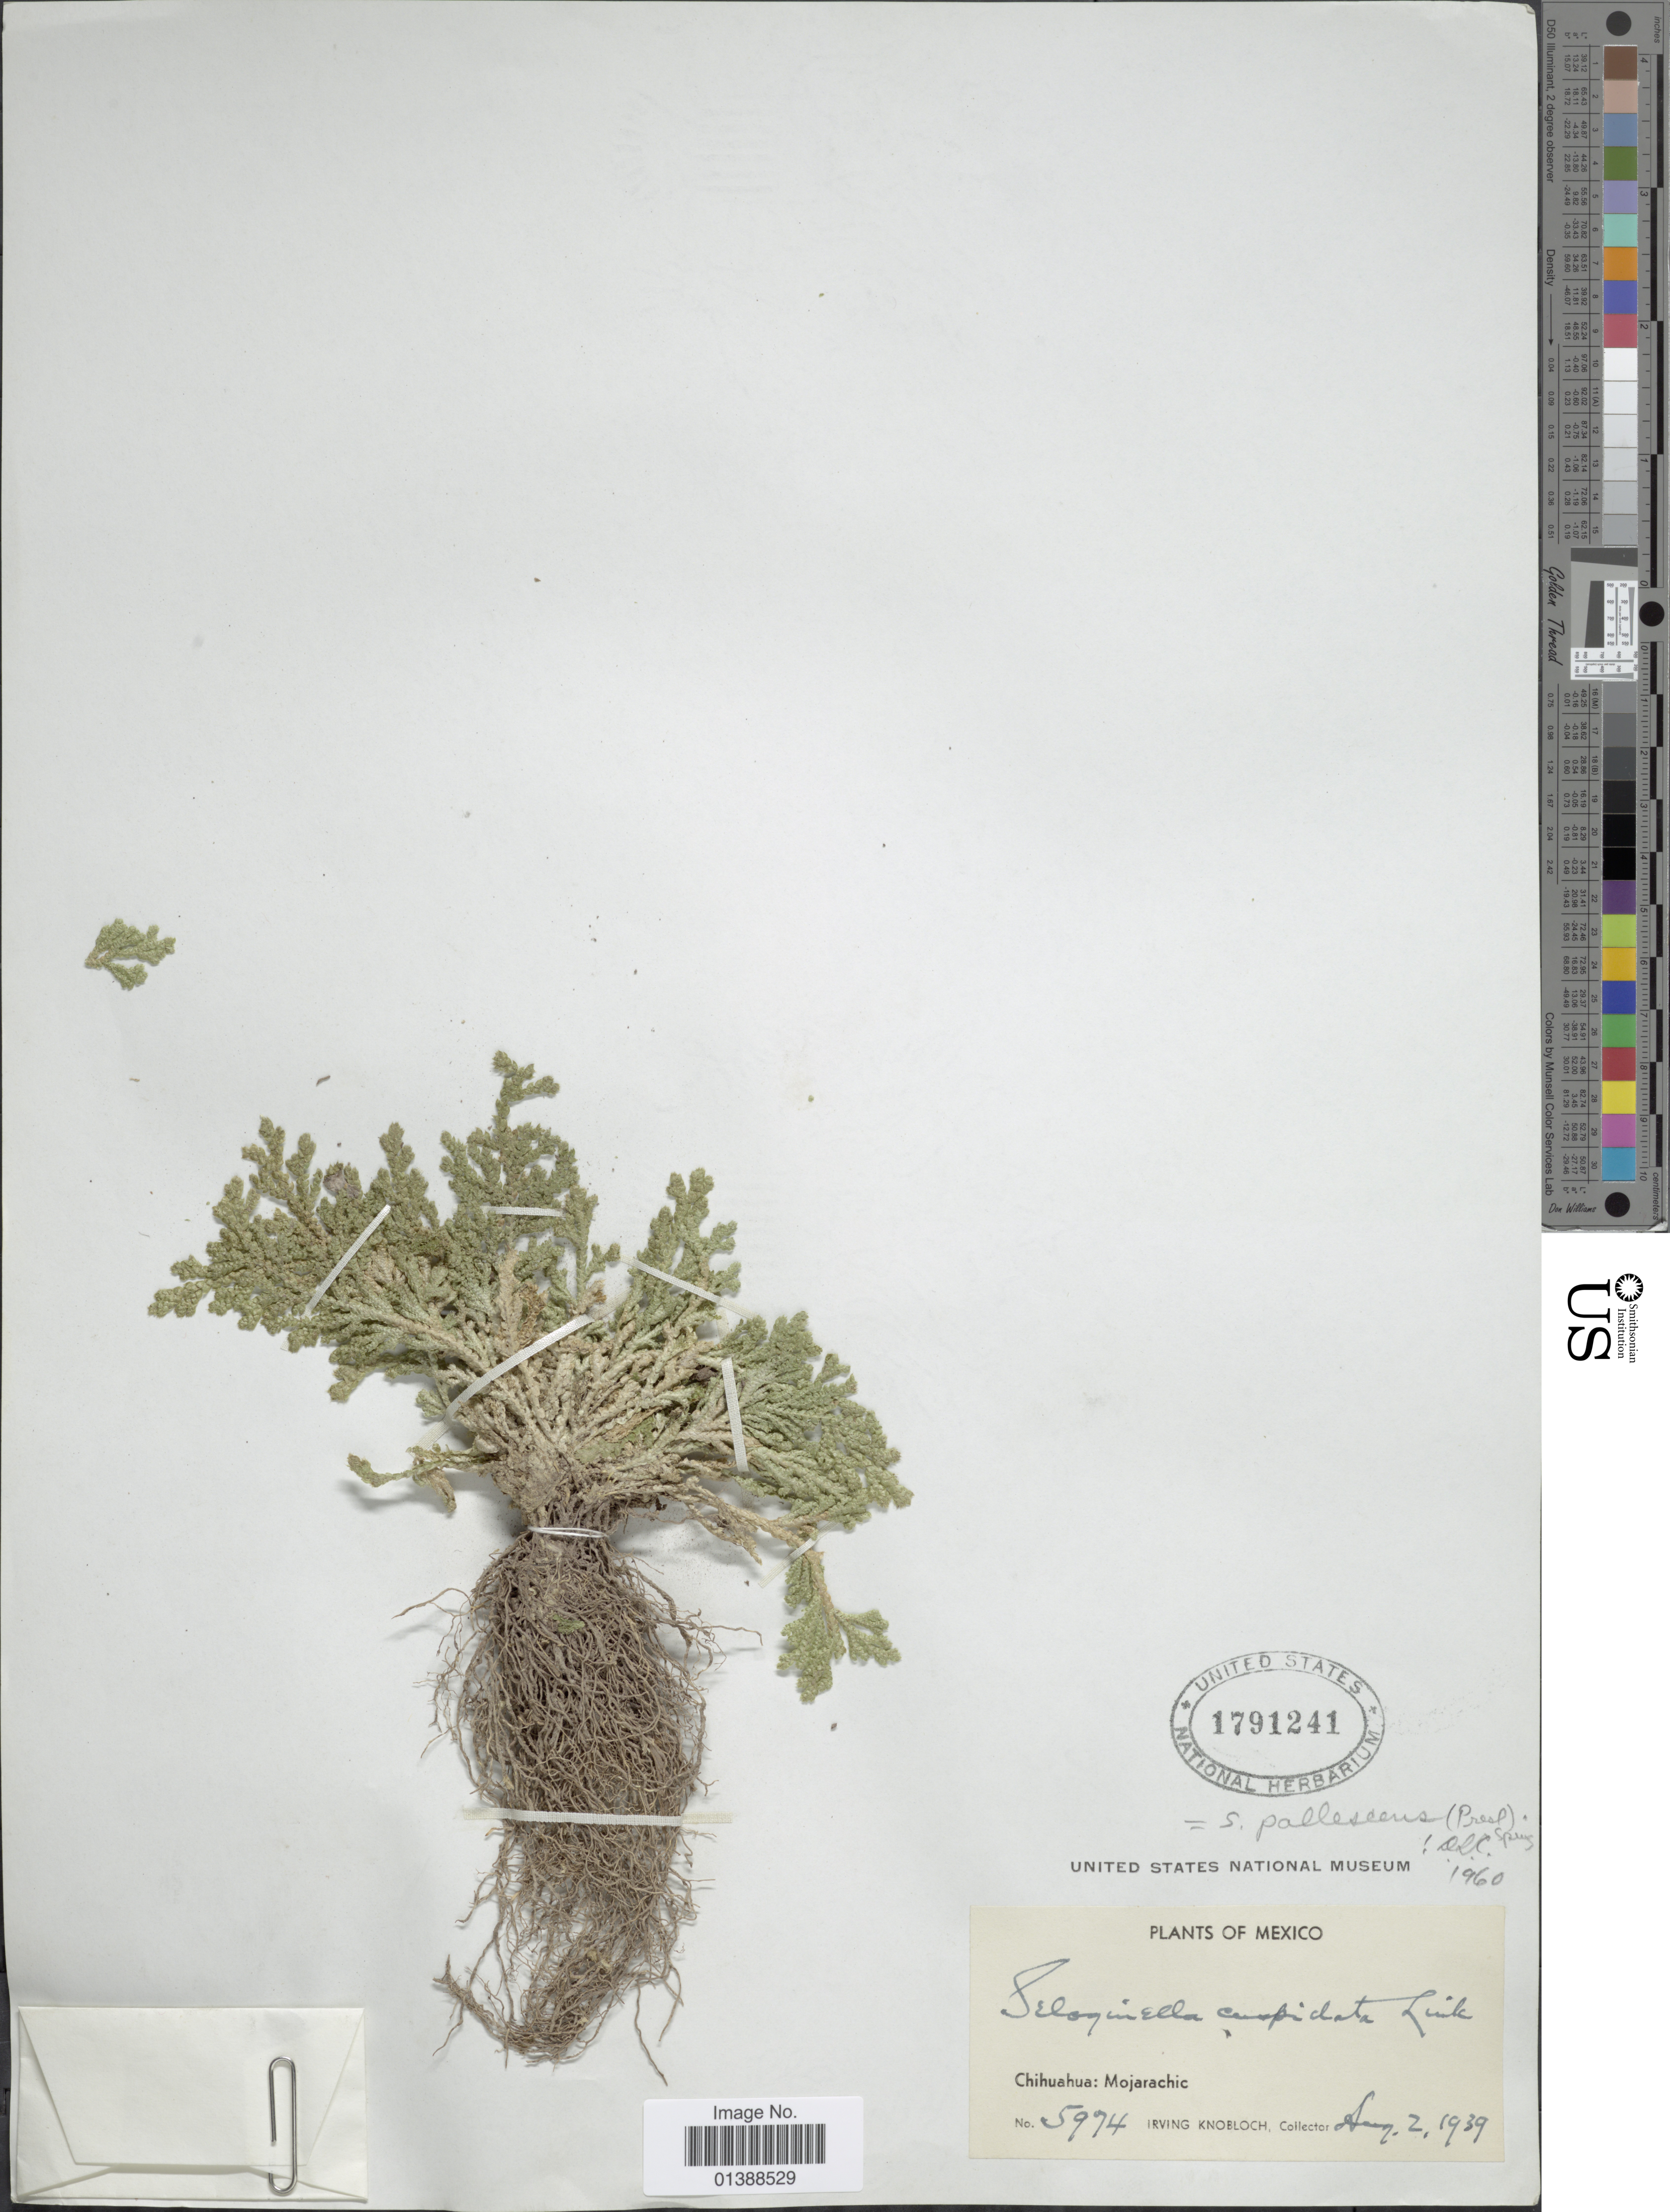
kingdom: Plantae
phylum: Tracheophyta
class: Lycopodiopsida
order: Selaginellales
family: Selaginellaceae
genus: Selaginella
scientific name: Selaginella pallescens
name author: (C. Presl) Spring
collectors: I. W. Knobloch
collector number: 5974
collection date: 1939-08-02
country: Mexico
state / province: Chihuahua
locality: Mojarachic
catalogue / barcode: US 1791241